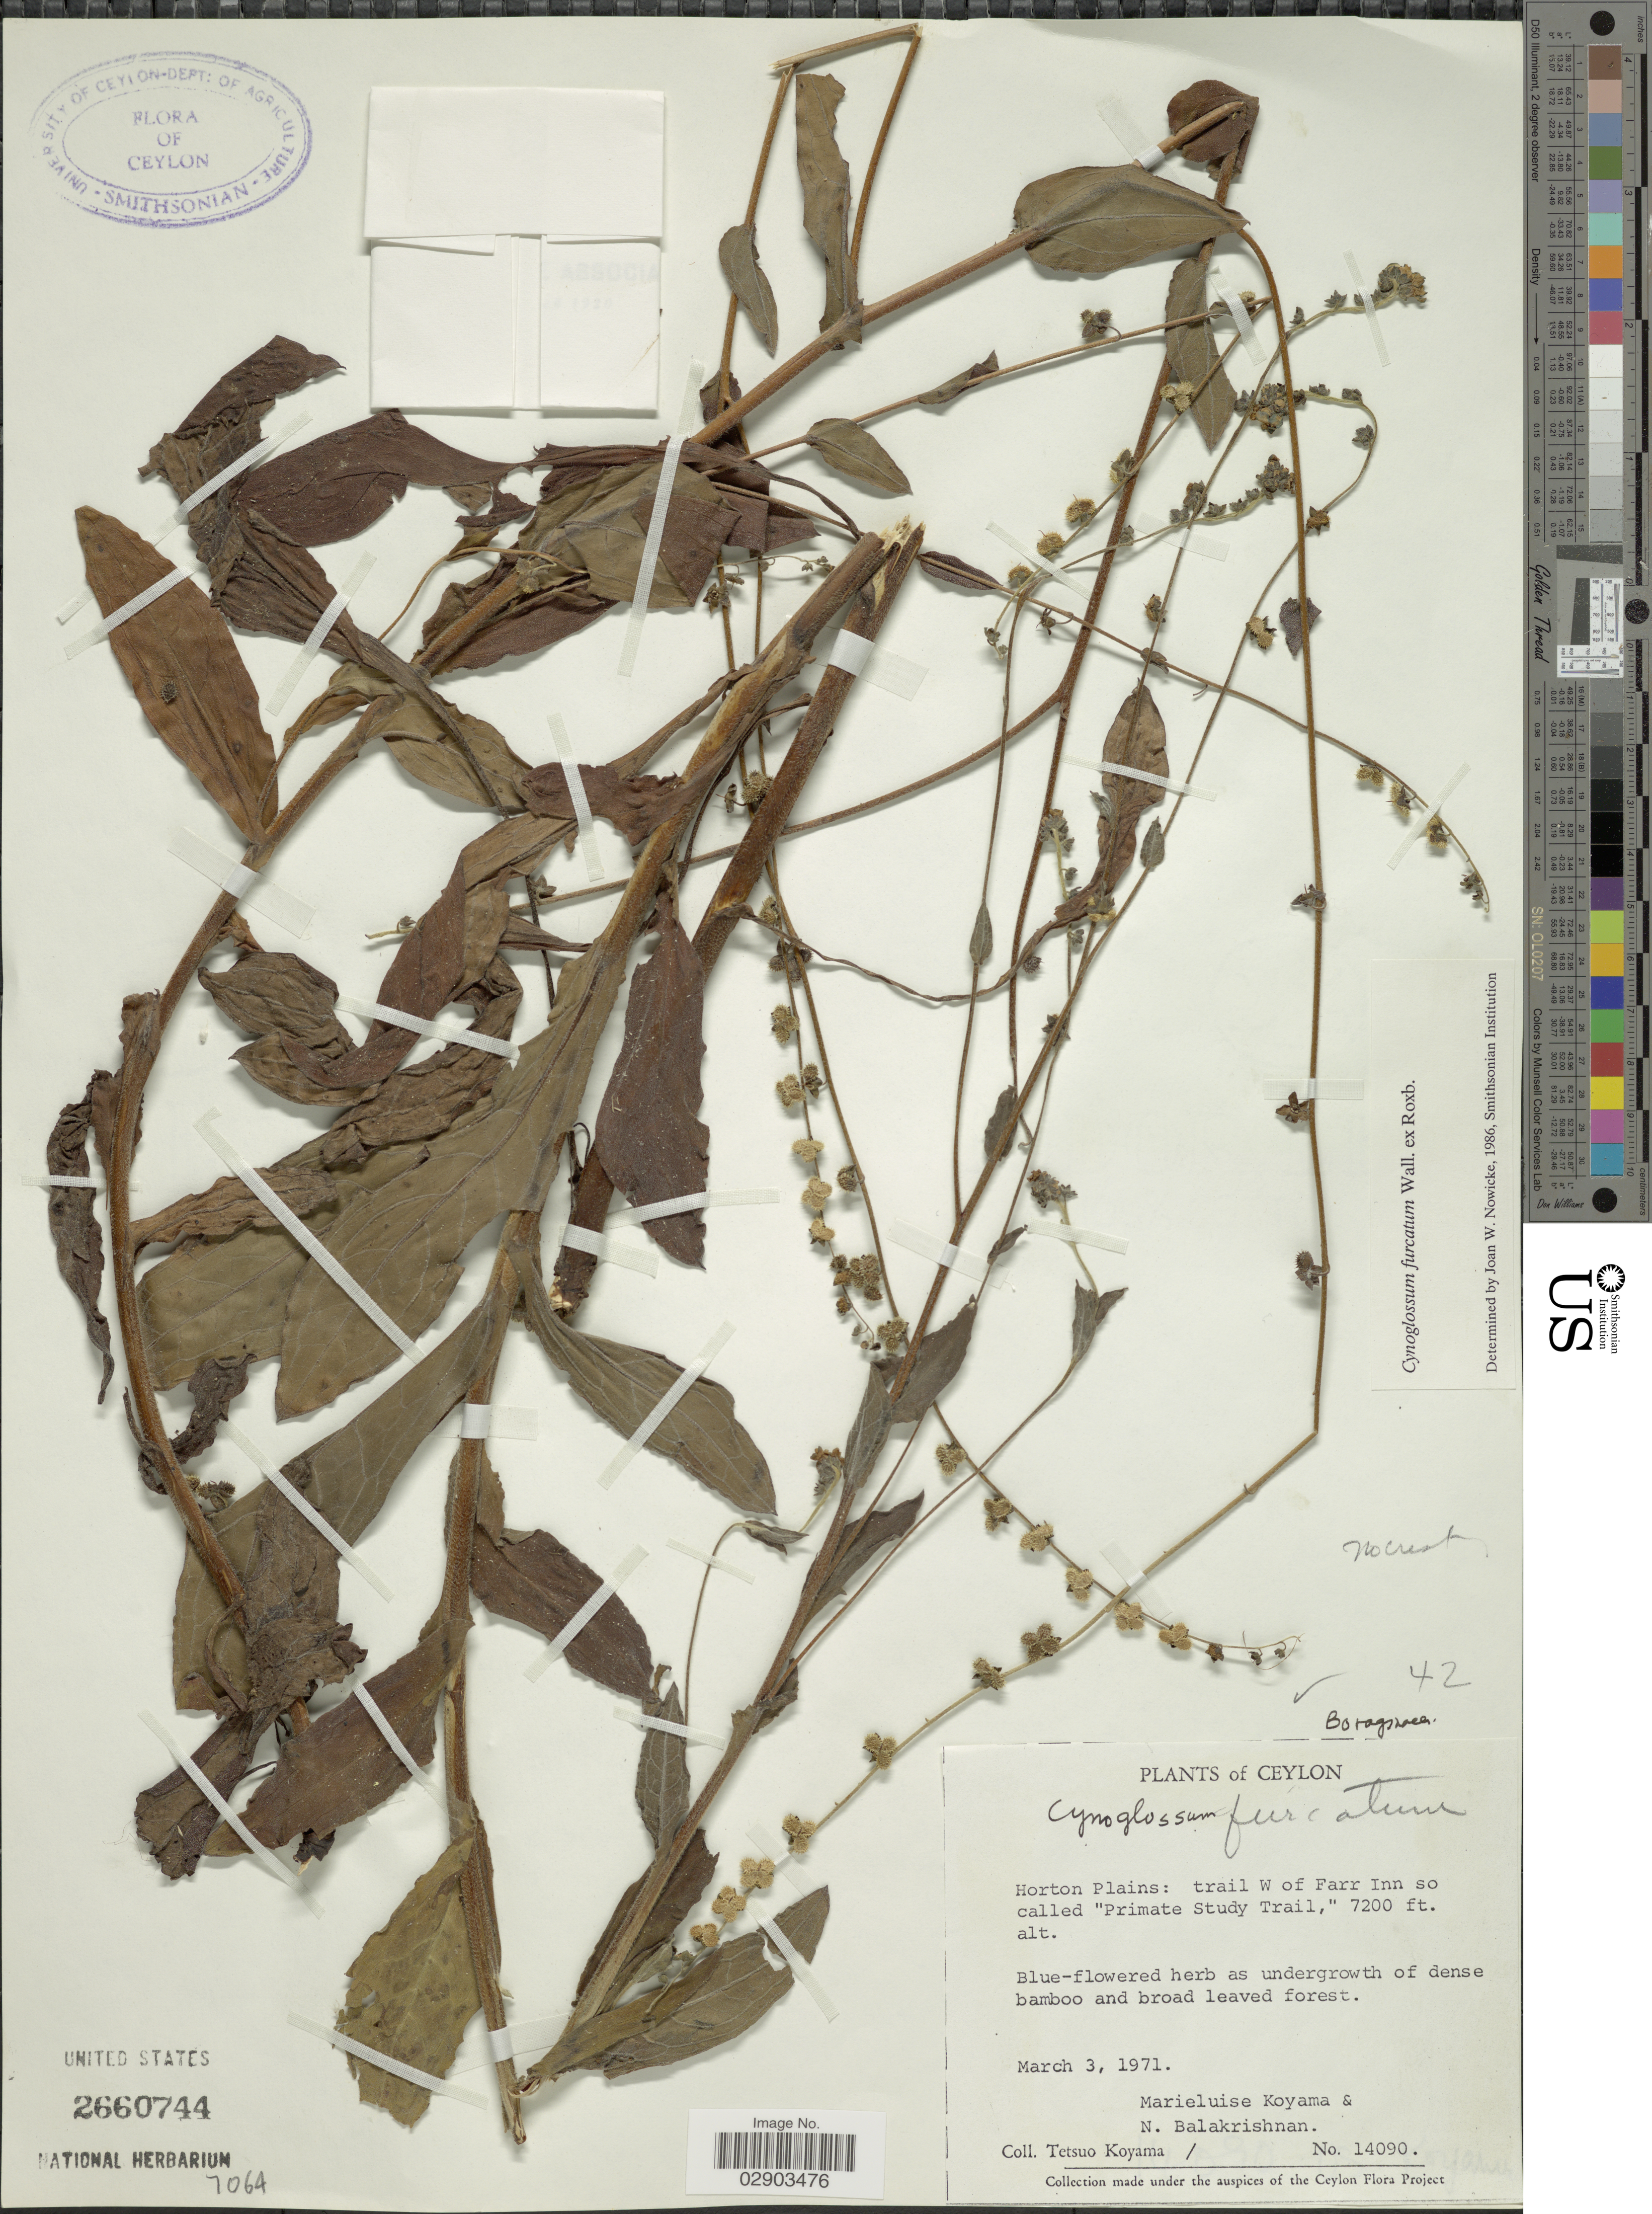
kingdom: Plantae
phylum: Tracheophyta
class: Magnoliopsida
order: Boraginales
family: Boraginaceae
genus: Cynoglossum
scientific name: Cynoglossum furcatum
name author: Wall.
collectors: T. Koyama, M. Koyama & N. Balakrishnan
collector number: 14090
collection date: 1971-03-03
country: Sri Lanka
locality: Ceylon. Horton Plains: trail W of Farr Inn so calles "Primate Study Trail."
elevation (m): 2195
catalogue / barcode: US 2660744